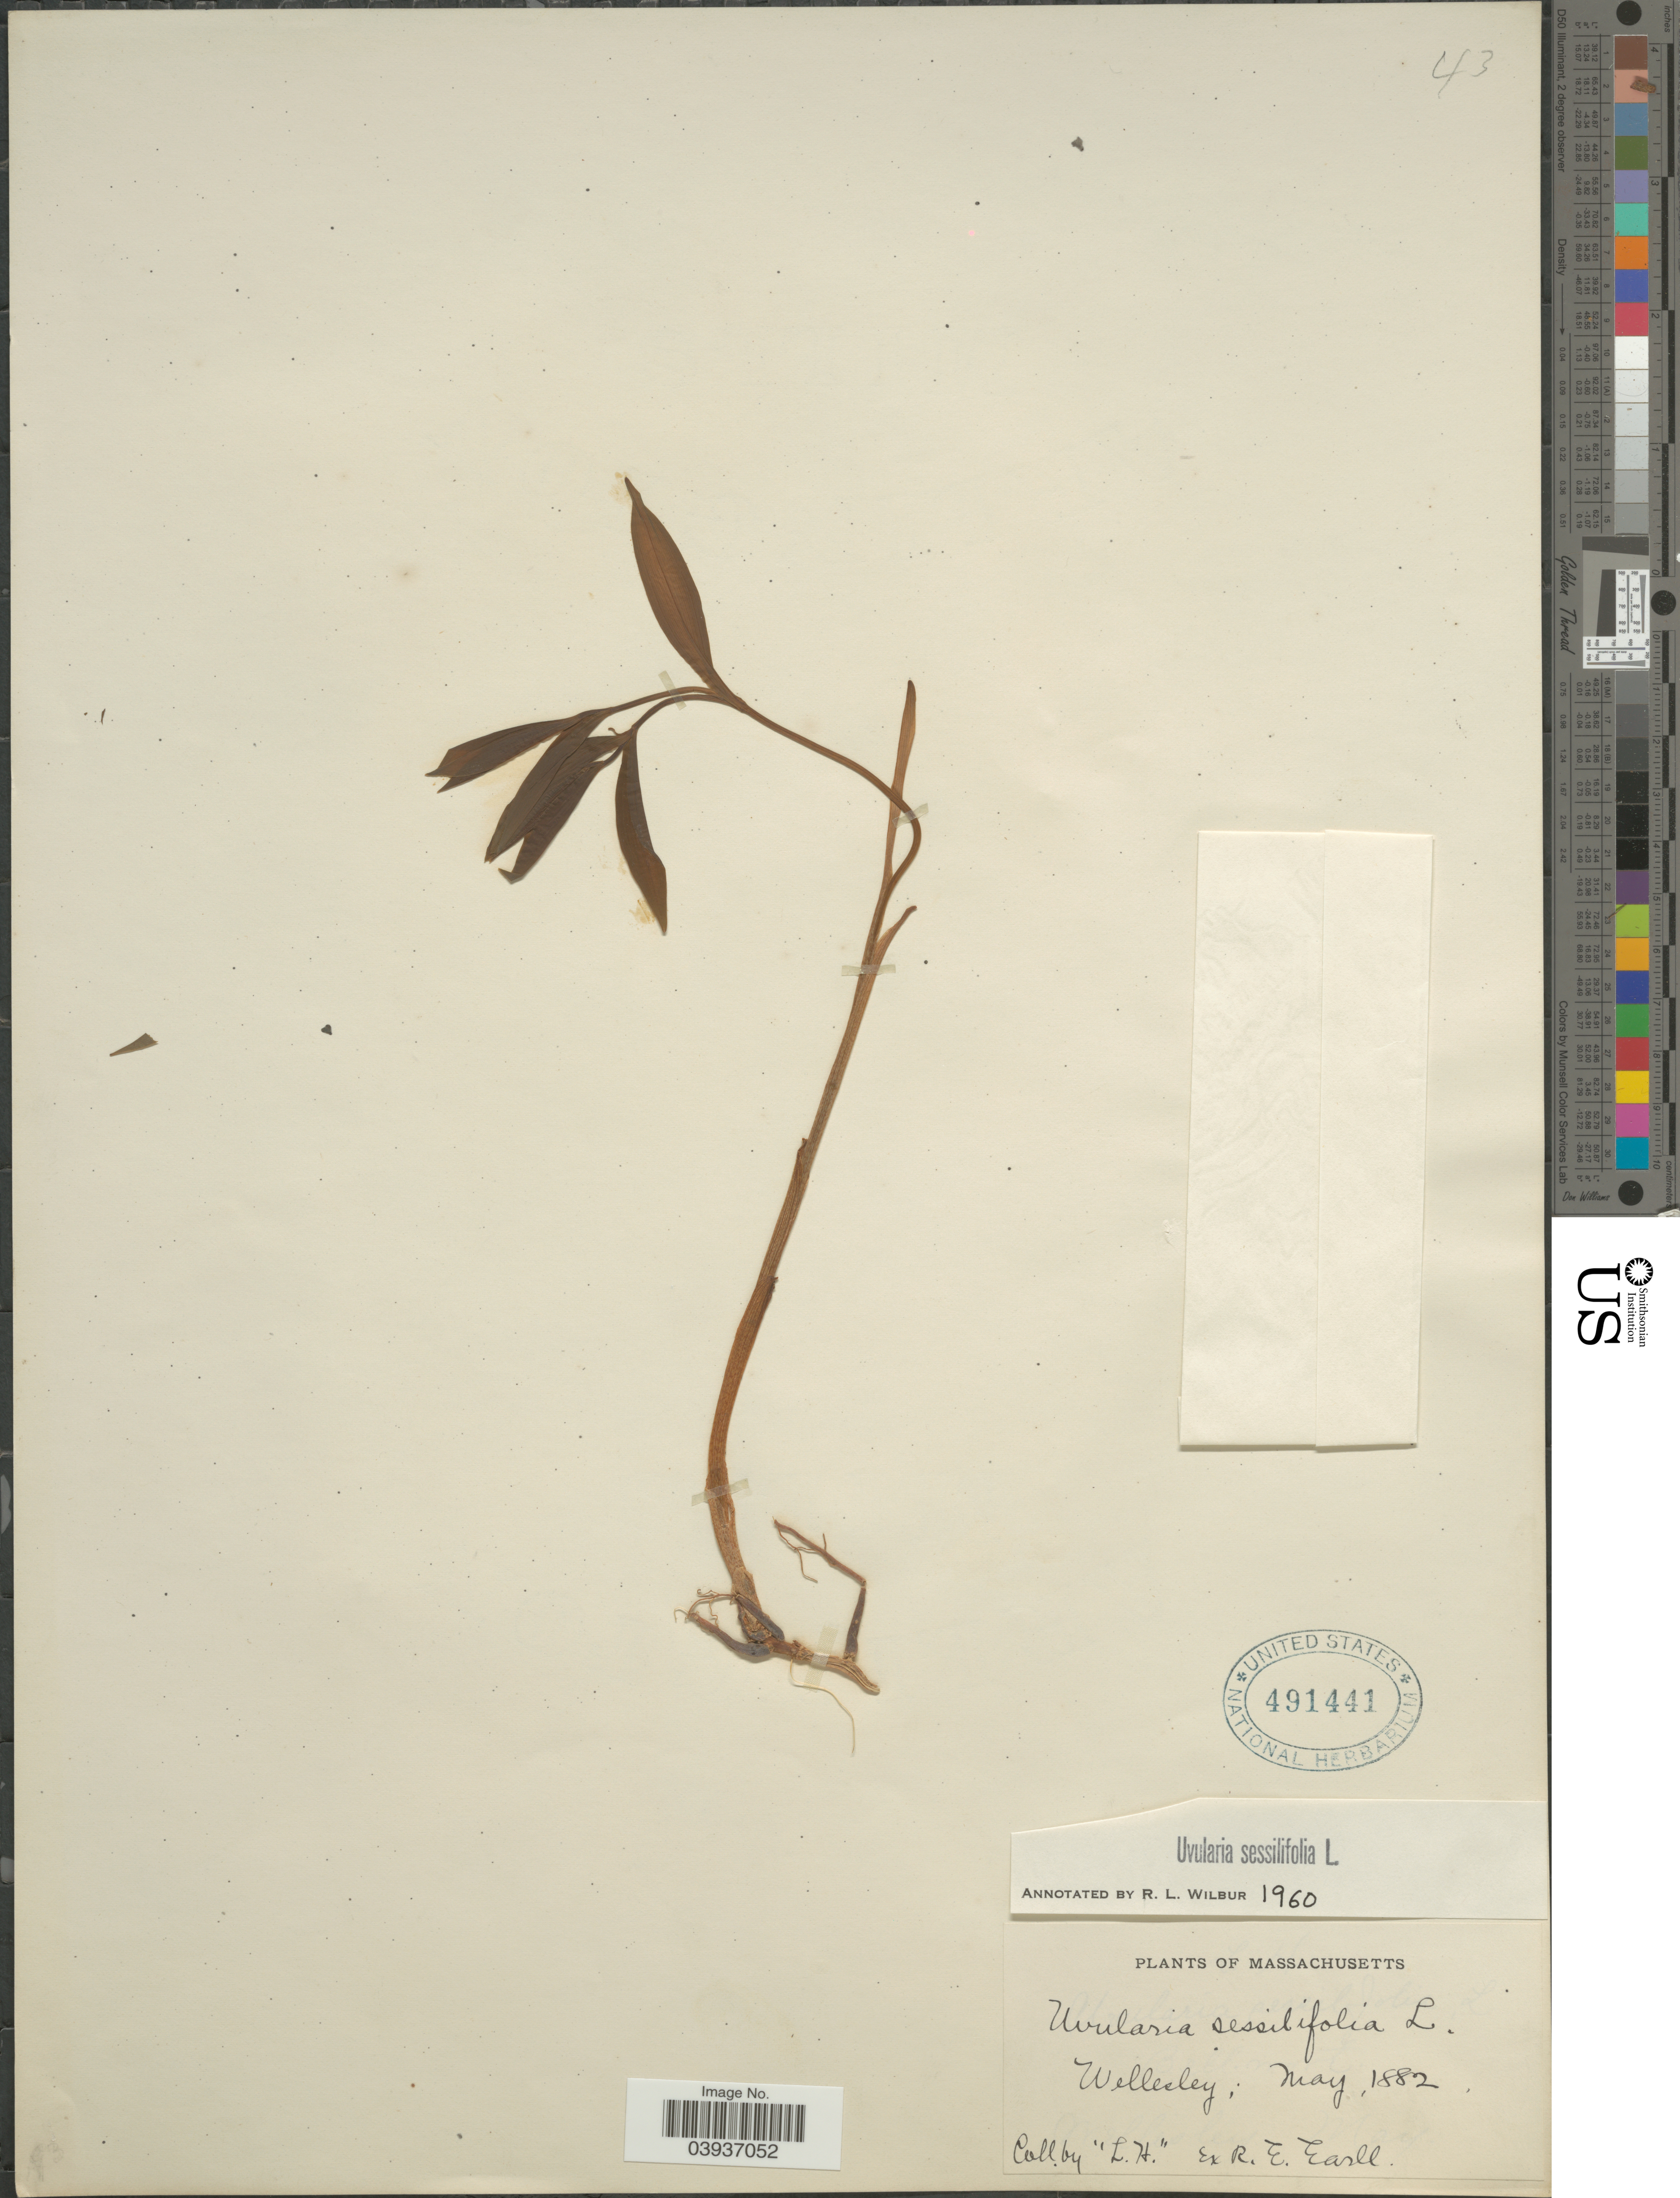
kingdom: Plantae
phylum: Tracheophyta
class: Liliopsida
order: Liliales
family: Colchicaceae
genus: Uvularia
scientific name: Uvularia sessilifolia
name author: L.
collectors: L. H.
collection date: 1882-05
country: United States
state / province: Massachusetts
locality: Wellesley.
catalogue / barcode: US 491441